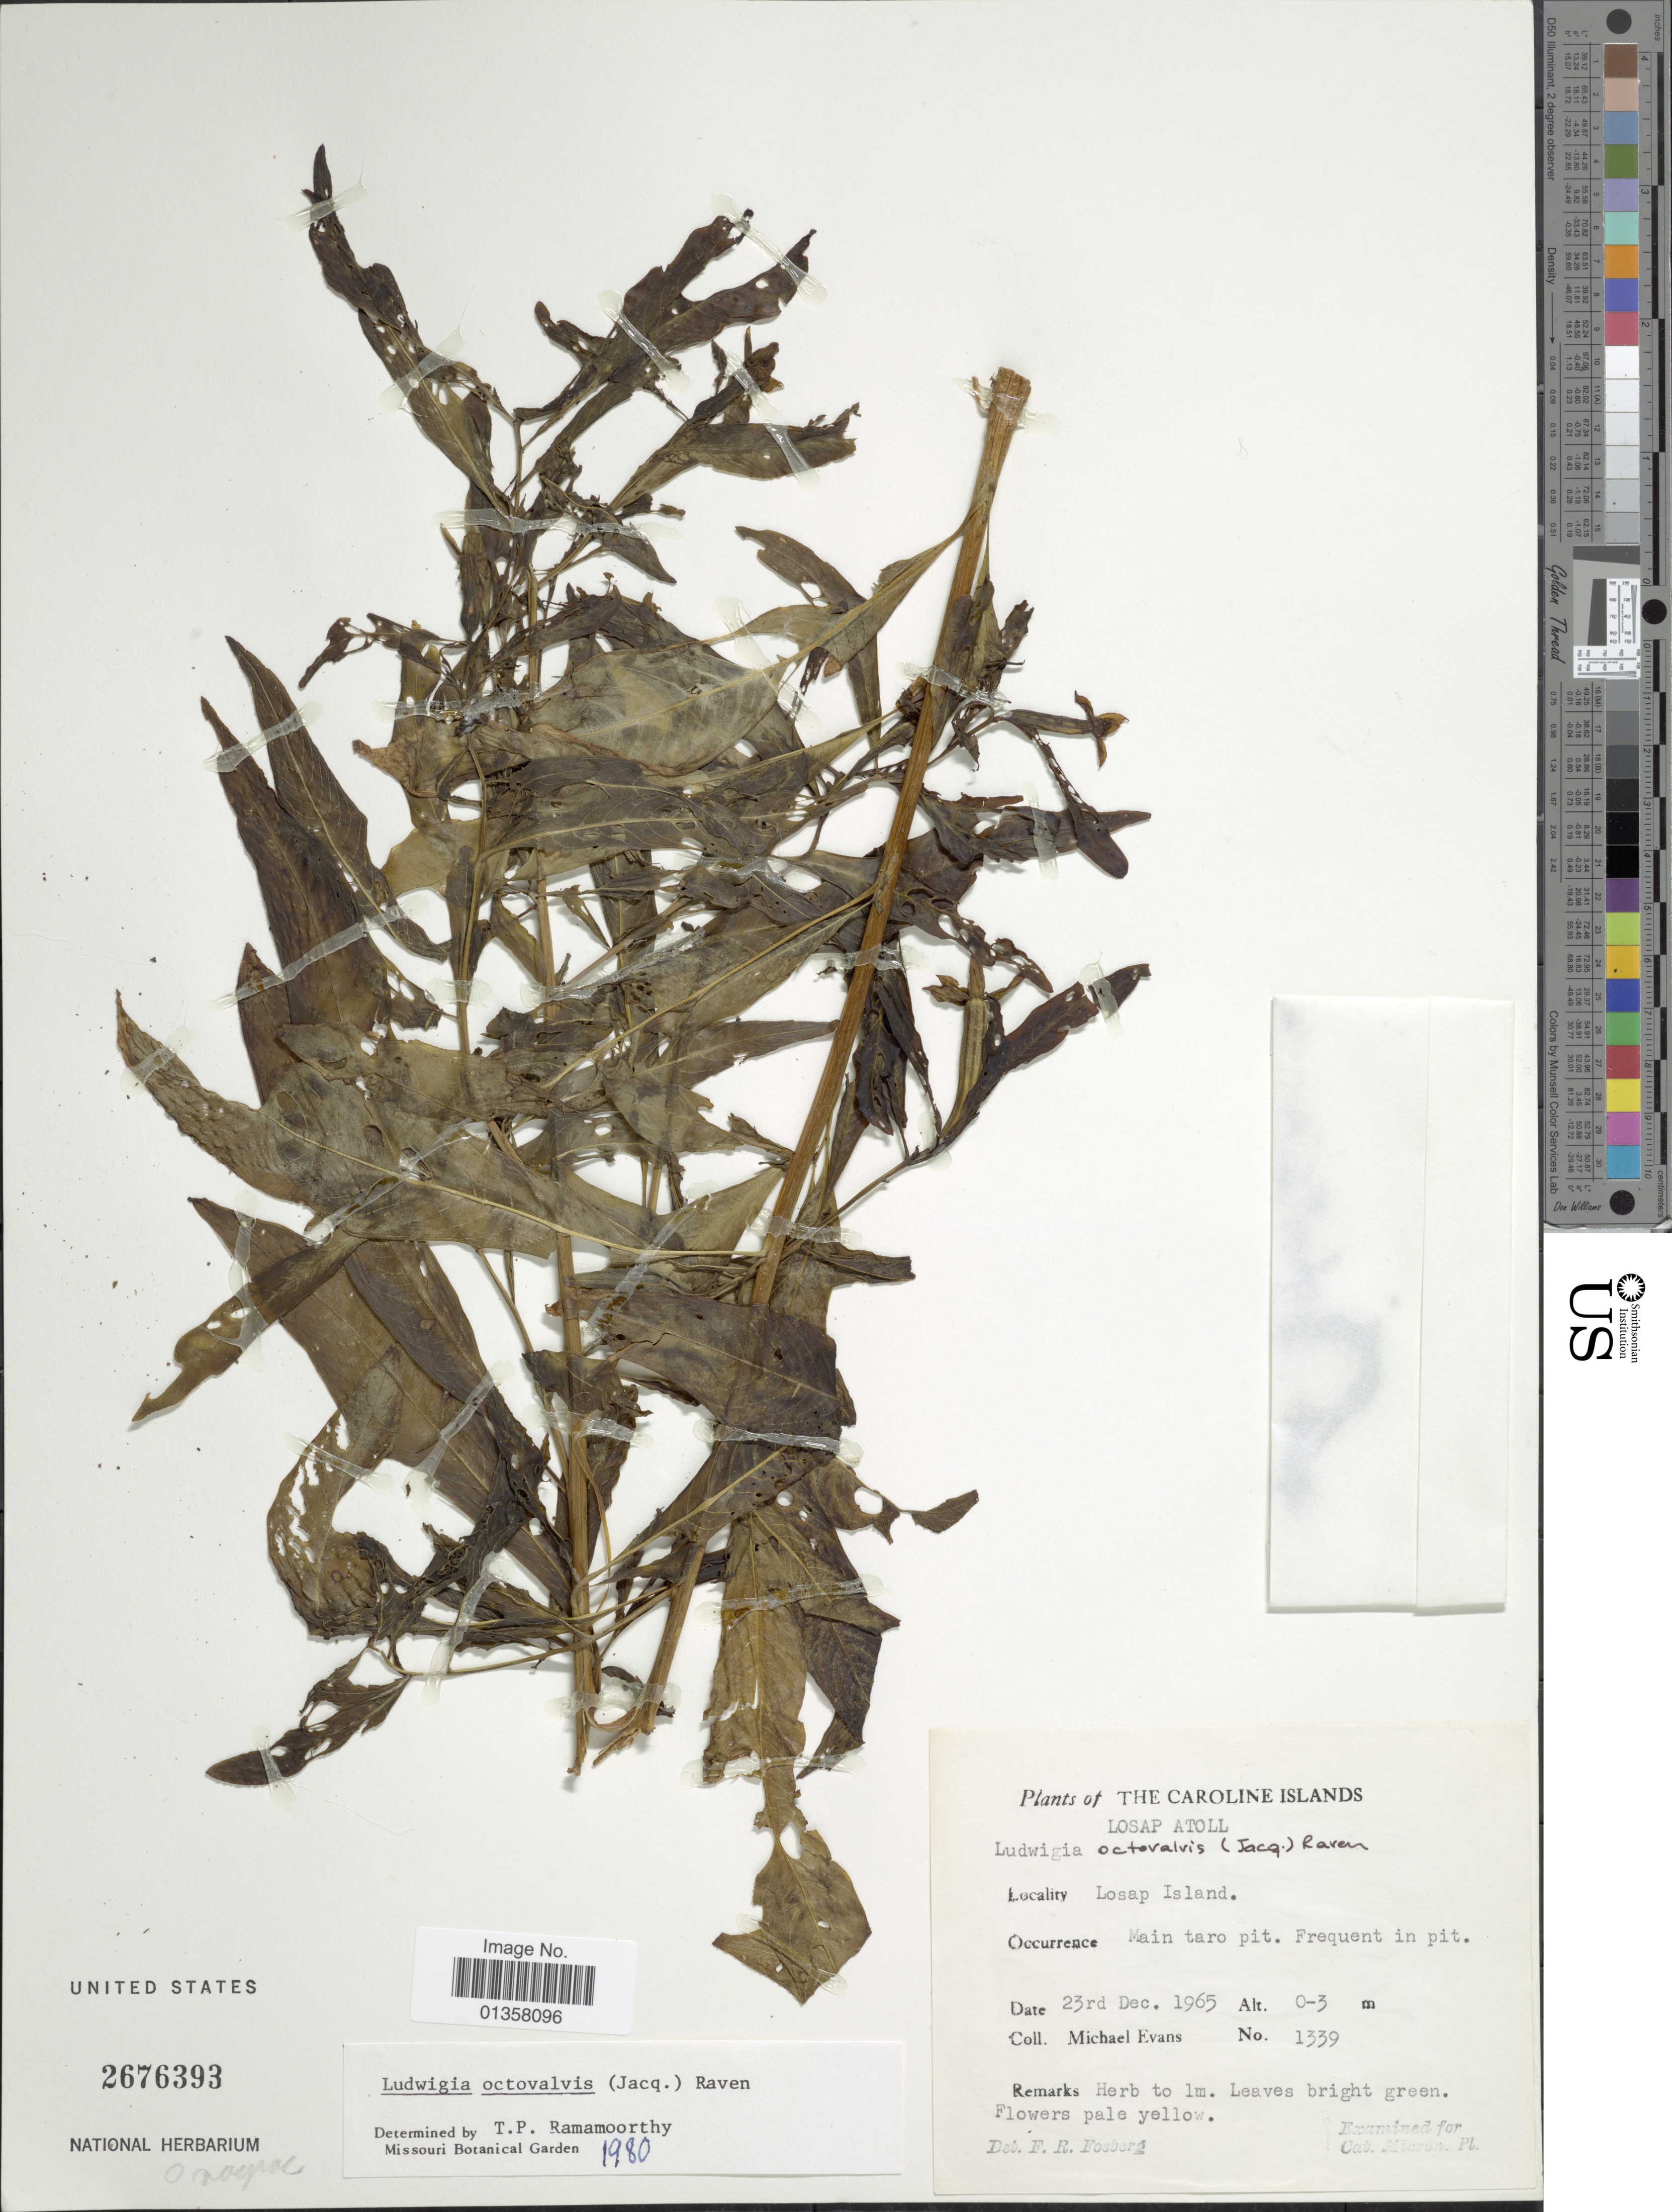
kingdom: Plantae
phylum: Tracheophyta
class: Magnoliopsida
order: Myrtales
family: Onagraceae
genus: Ludwigia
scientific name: Ludwigia octovalvis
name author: (Jacq.) P.H. Raven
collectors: M. Evans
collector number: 1339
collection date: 1965-12-23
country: Micronesia, Federated States of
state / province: Truk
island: Losap Atoll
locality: Losap Atoll, Losap Island, Main taro pit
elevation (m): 0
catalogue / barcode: US 2676393